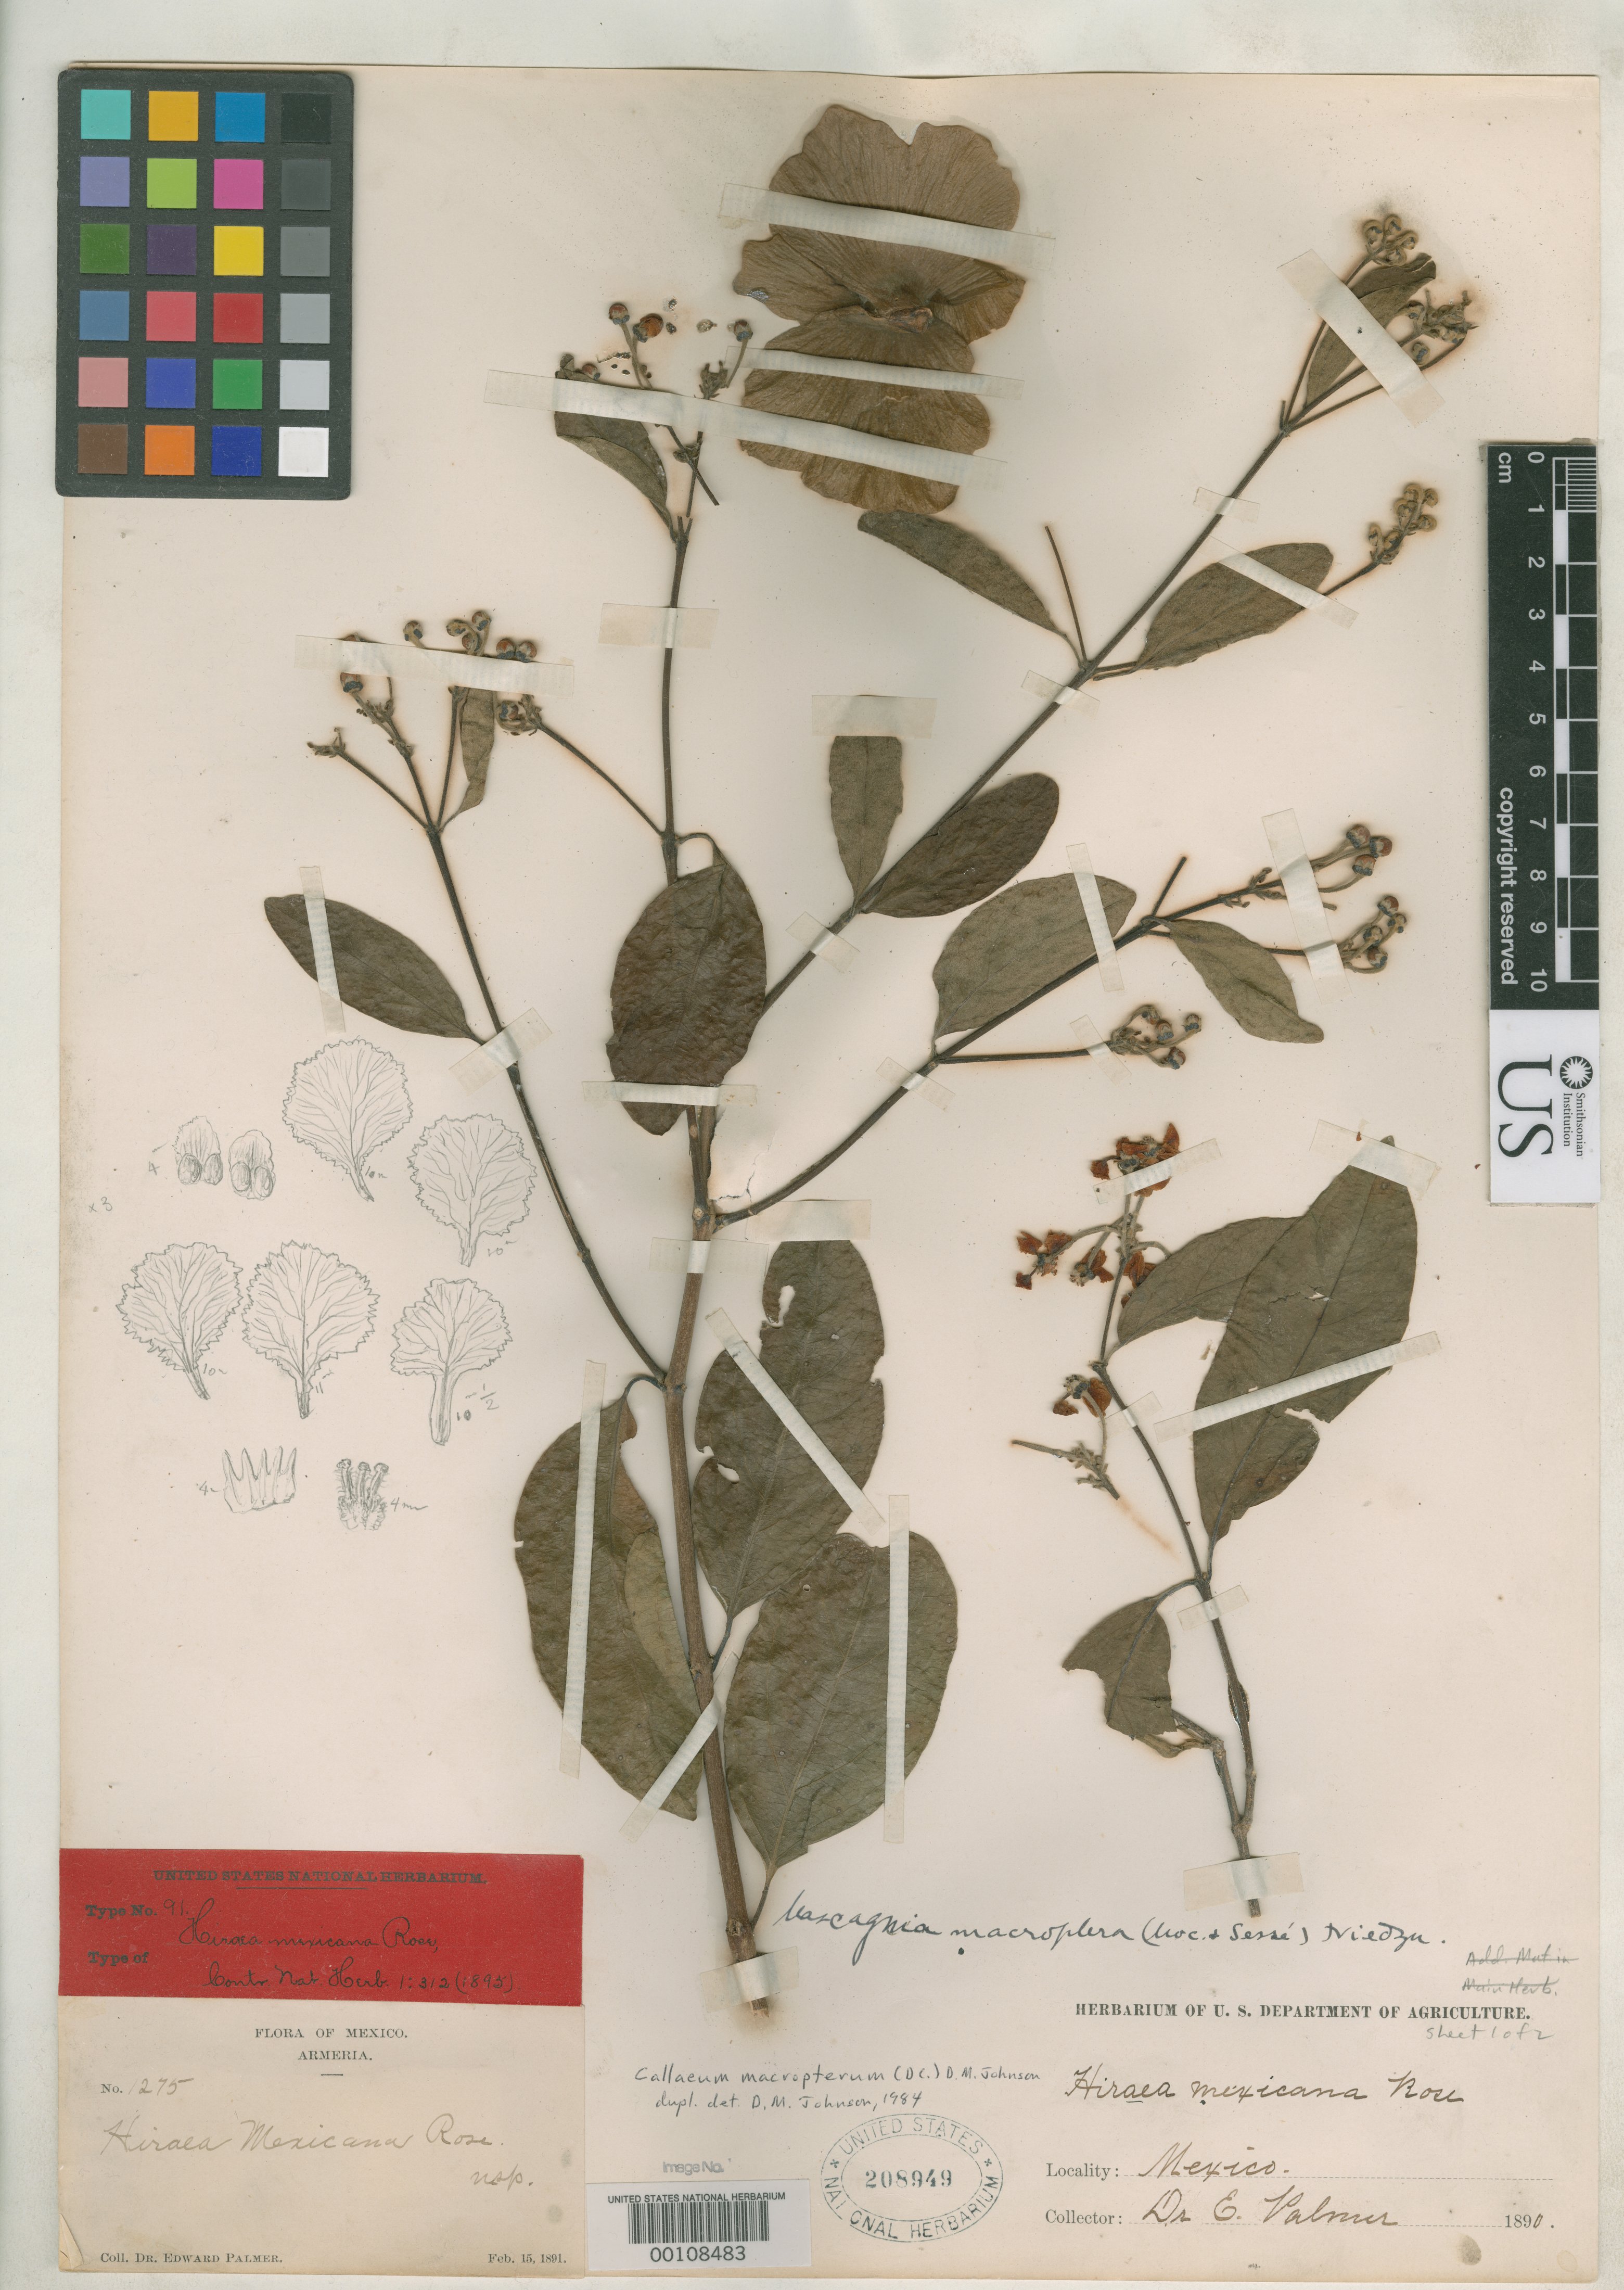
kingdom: Plantae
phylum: Tracheophyta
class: Magnoliopsida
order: Malpighiales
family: Malpighiaceae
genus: Hiraea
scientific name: Hiraea mexicana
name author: Rose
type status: Holotype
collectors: E. Palmer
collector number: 1275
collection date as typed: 15 Feb 1891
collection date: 1891-02-15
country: Mexico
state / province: Colima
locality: Armeria.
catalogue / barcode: US 208949